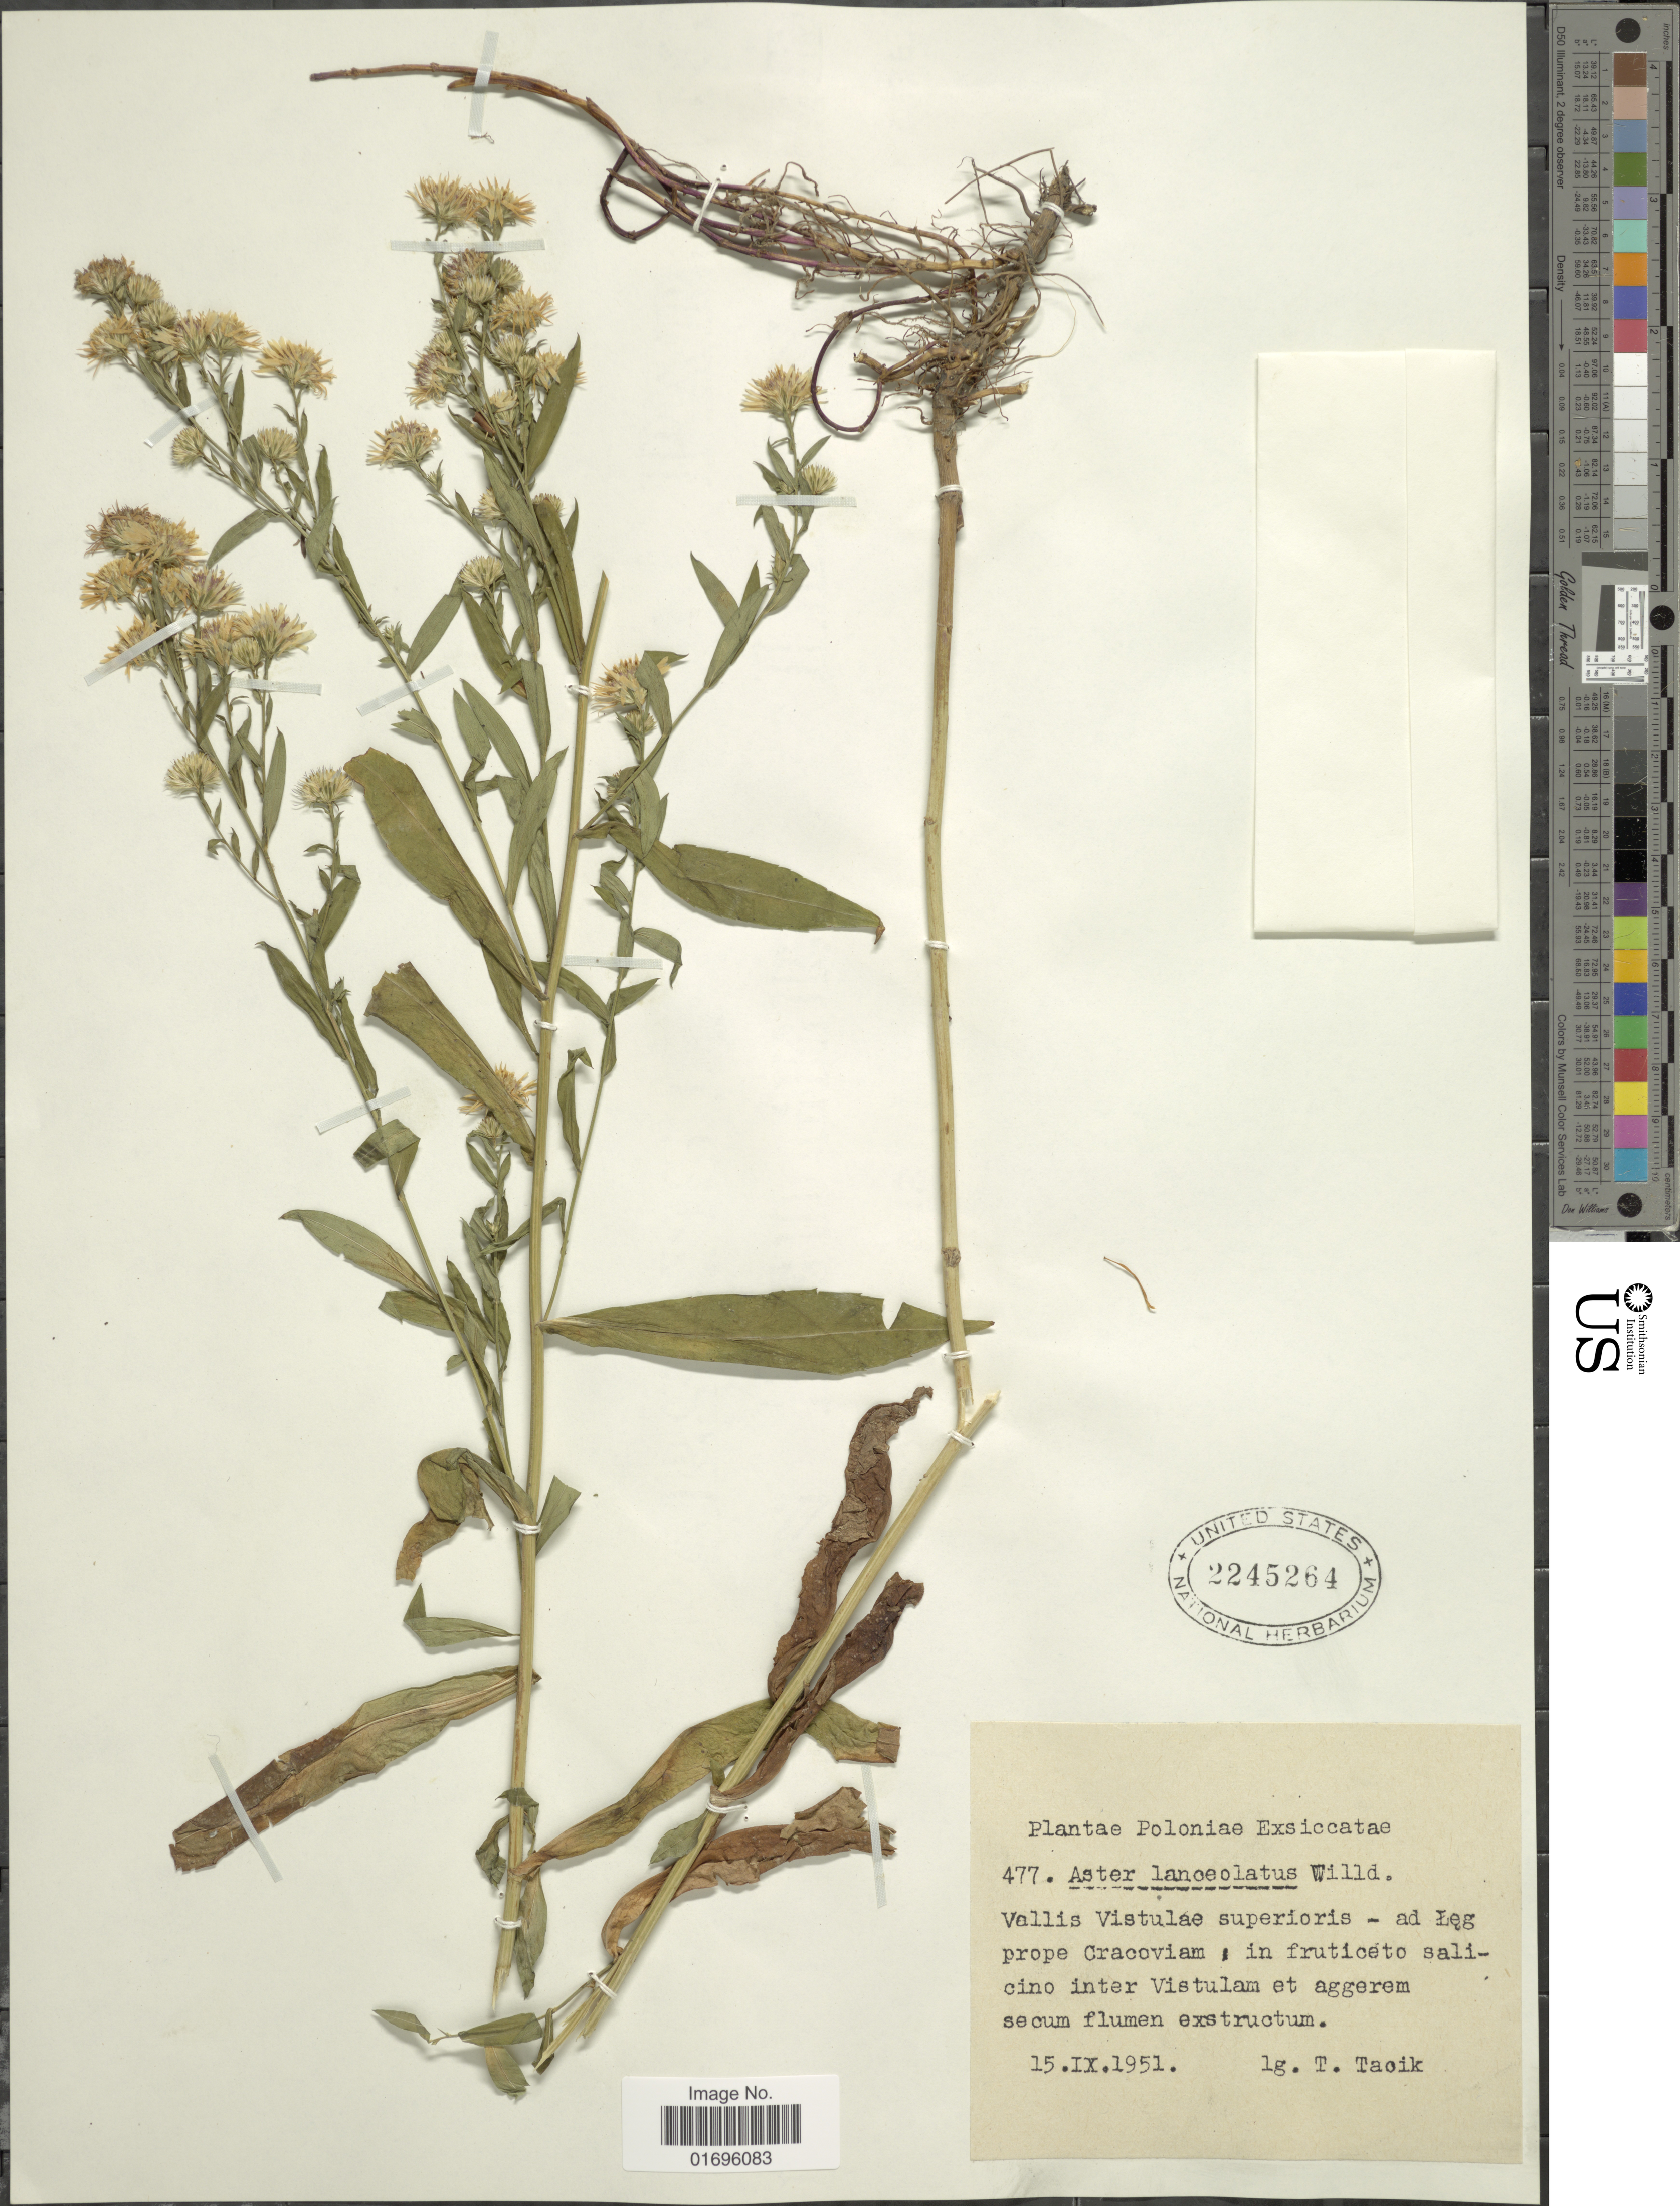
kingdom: Plantae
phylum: Tracheophyta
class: Magnoliopsida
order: Asterales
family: Asteraceae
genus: Aster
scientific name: Aster lanceolatus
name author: Willd.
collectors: T. Tacik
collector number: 477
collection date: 1951-09-15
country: Poland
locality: Vallis Vistulae superioris - ad prope Cracoviam, in fruticeto salicino inter Vistulam et aggerem secum flumen exstructum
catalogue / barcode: US 2245264